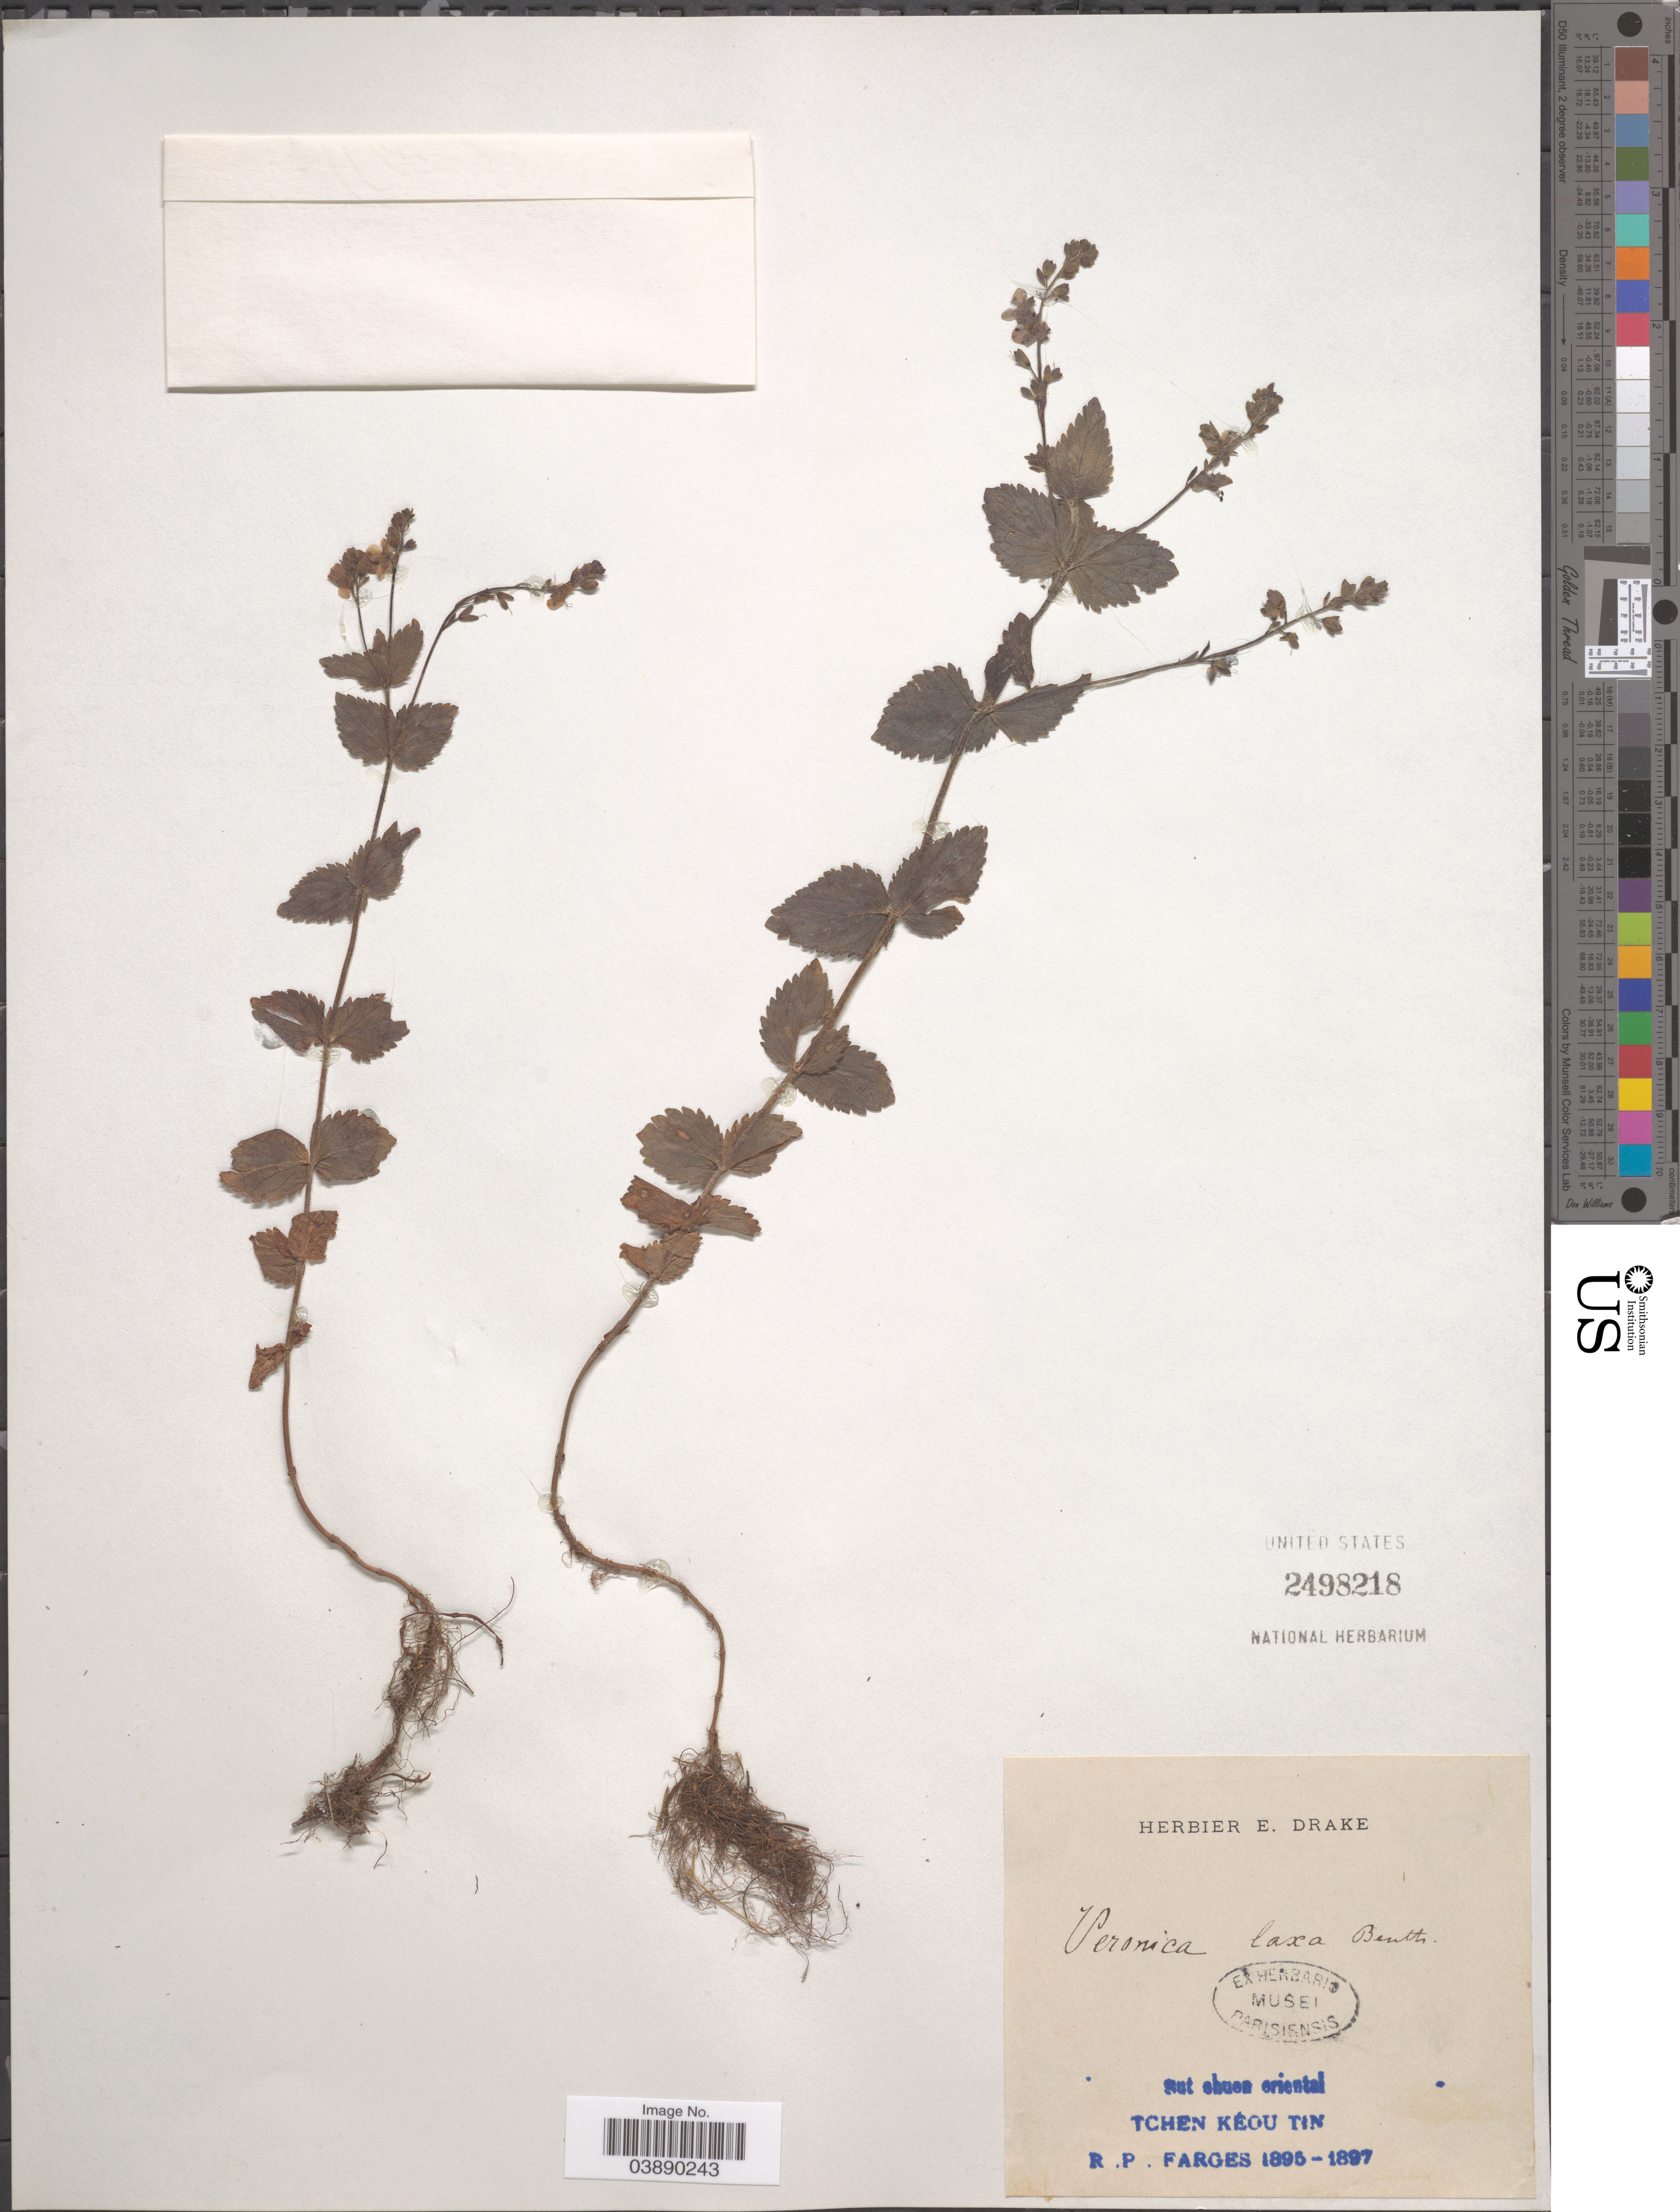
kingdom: Plantae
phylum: Tracheophyta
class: Magnoliopsida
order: Lamiales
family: Plantaginaceae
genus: Veronica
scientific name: Veronica laxa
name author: Benth.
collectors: R. Farges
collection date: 1895/1897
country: China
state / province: Sichuan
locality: Tchen Kéou Tin.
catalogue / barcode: US 2498218